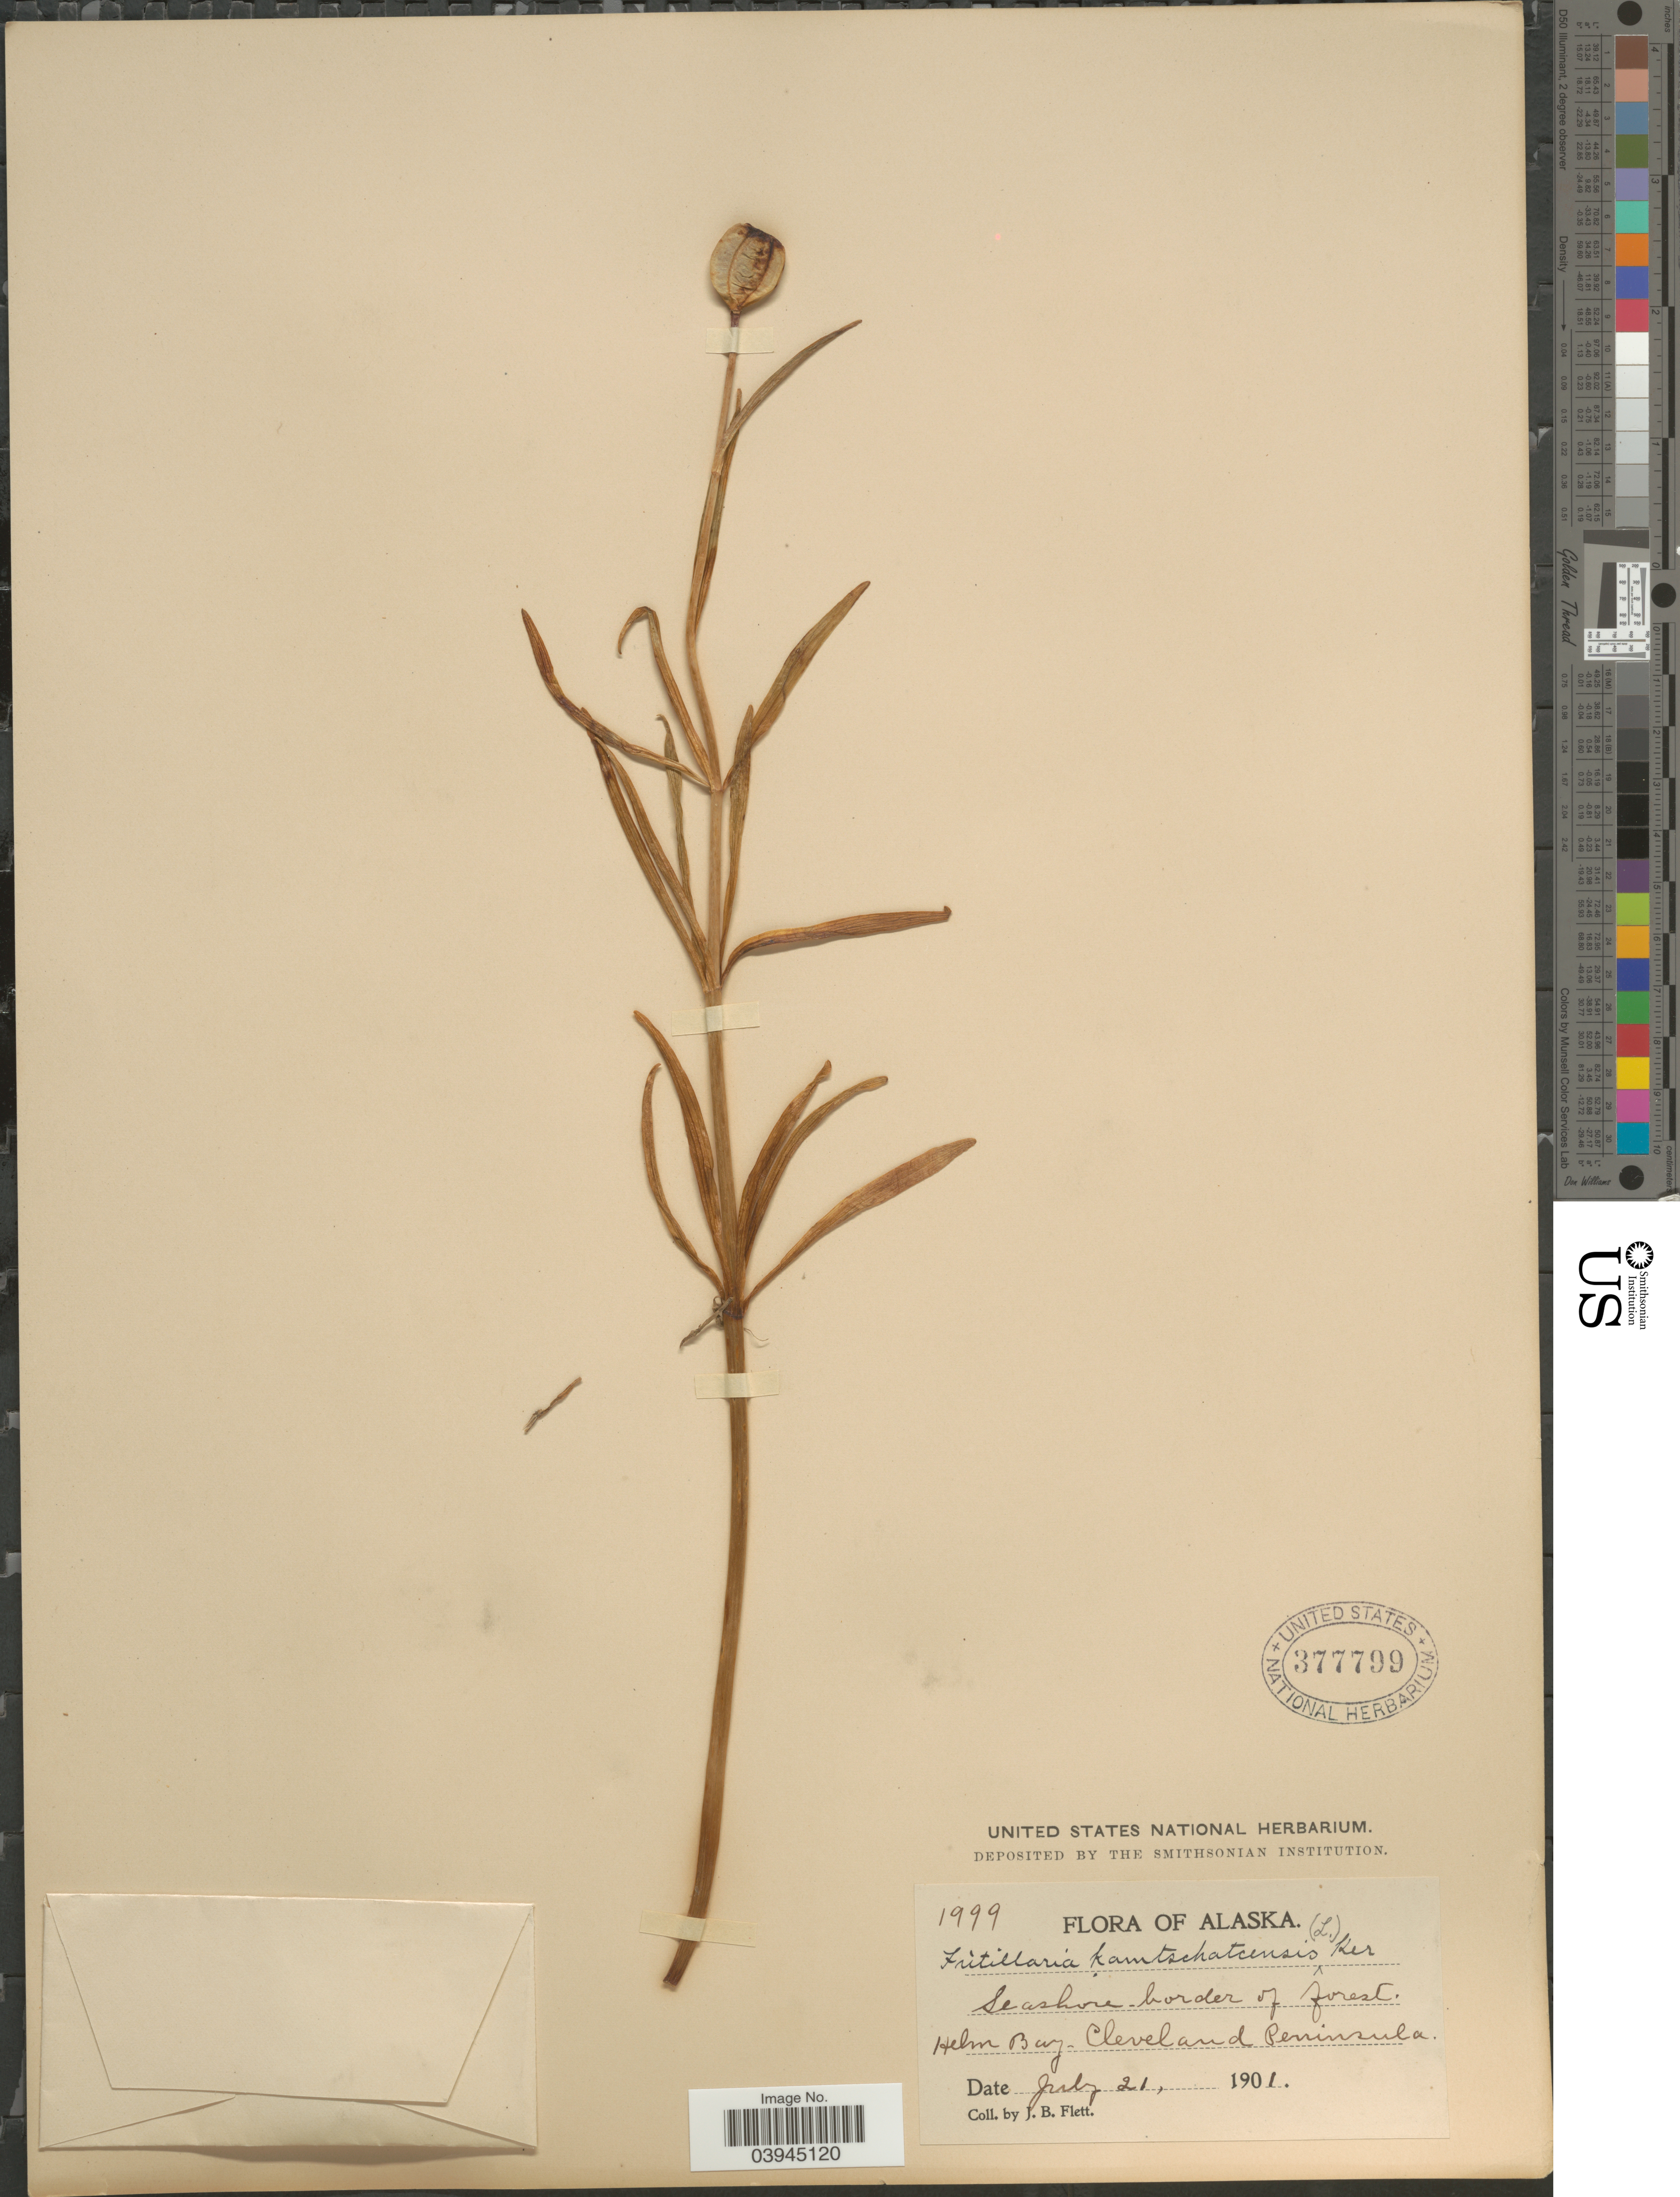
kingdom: Plantae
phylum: Tracheophyta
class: Liliopsida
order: Liliales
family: Liliaceae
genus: Fritillaria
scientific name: Fritillaria camschatcensis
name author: (L.) Ker Gawl.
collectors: J. Flett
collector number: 1999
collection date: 1901-07-21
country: United States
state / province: Alaska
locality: Seashore-border of forest. Helm Bay, Cleveland Peninsula.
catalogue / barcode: US 377799